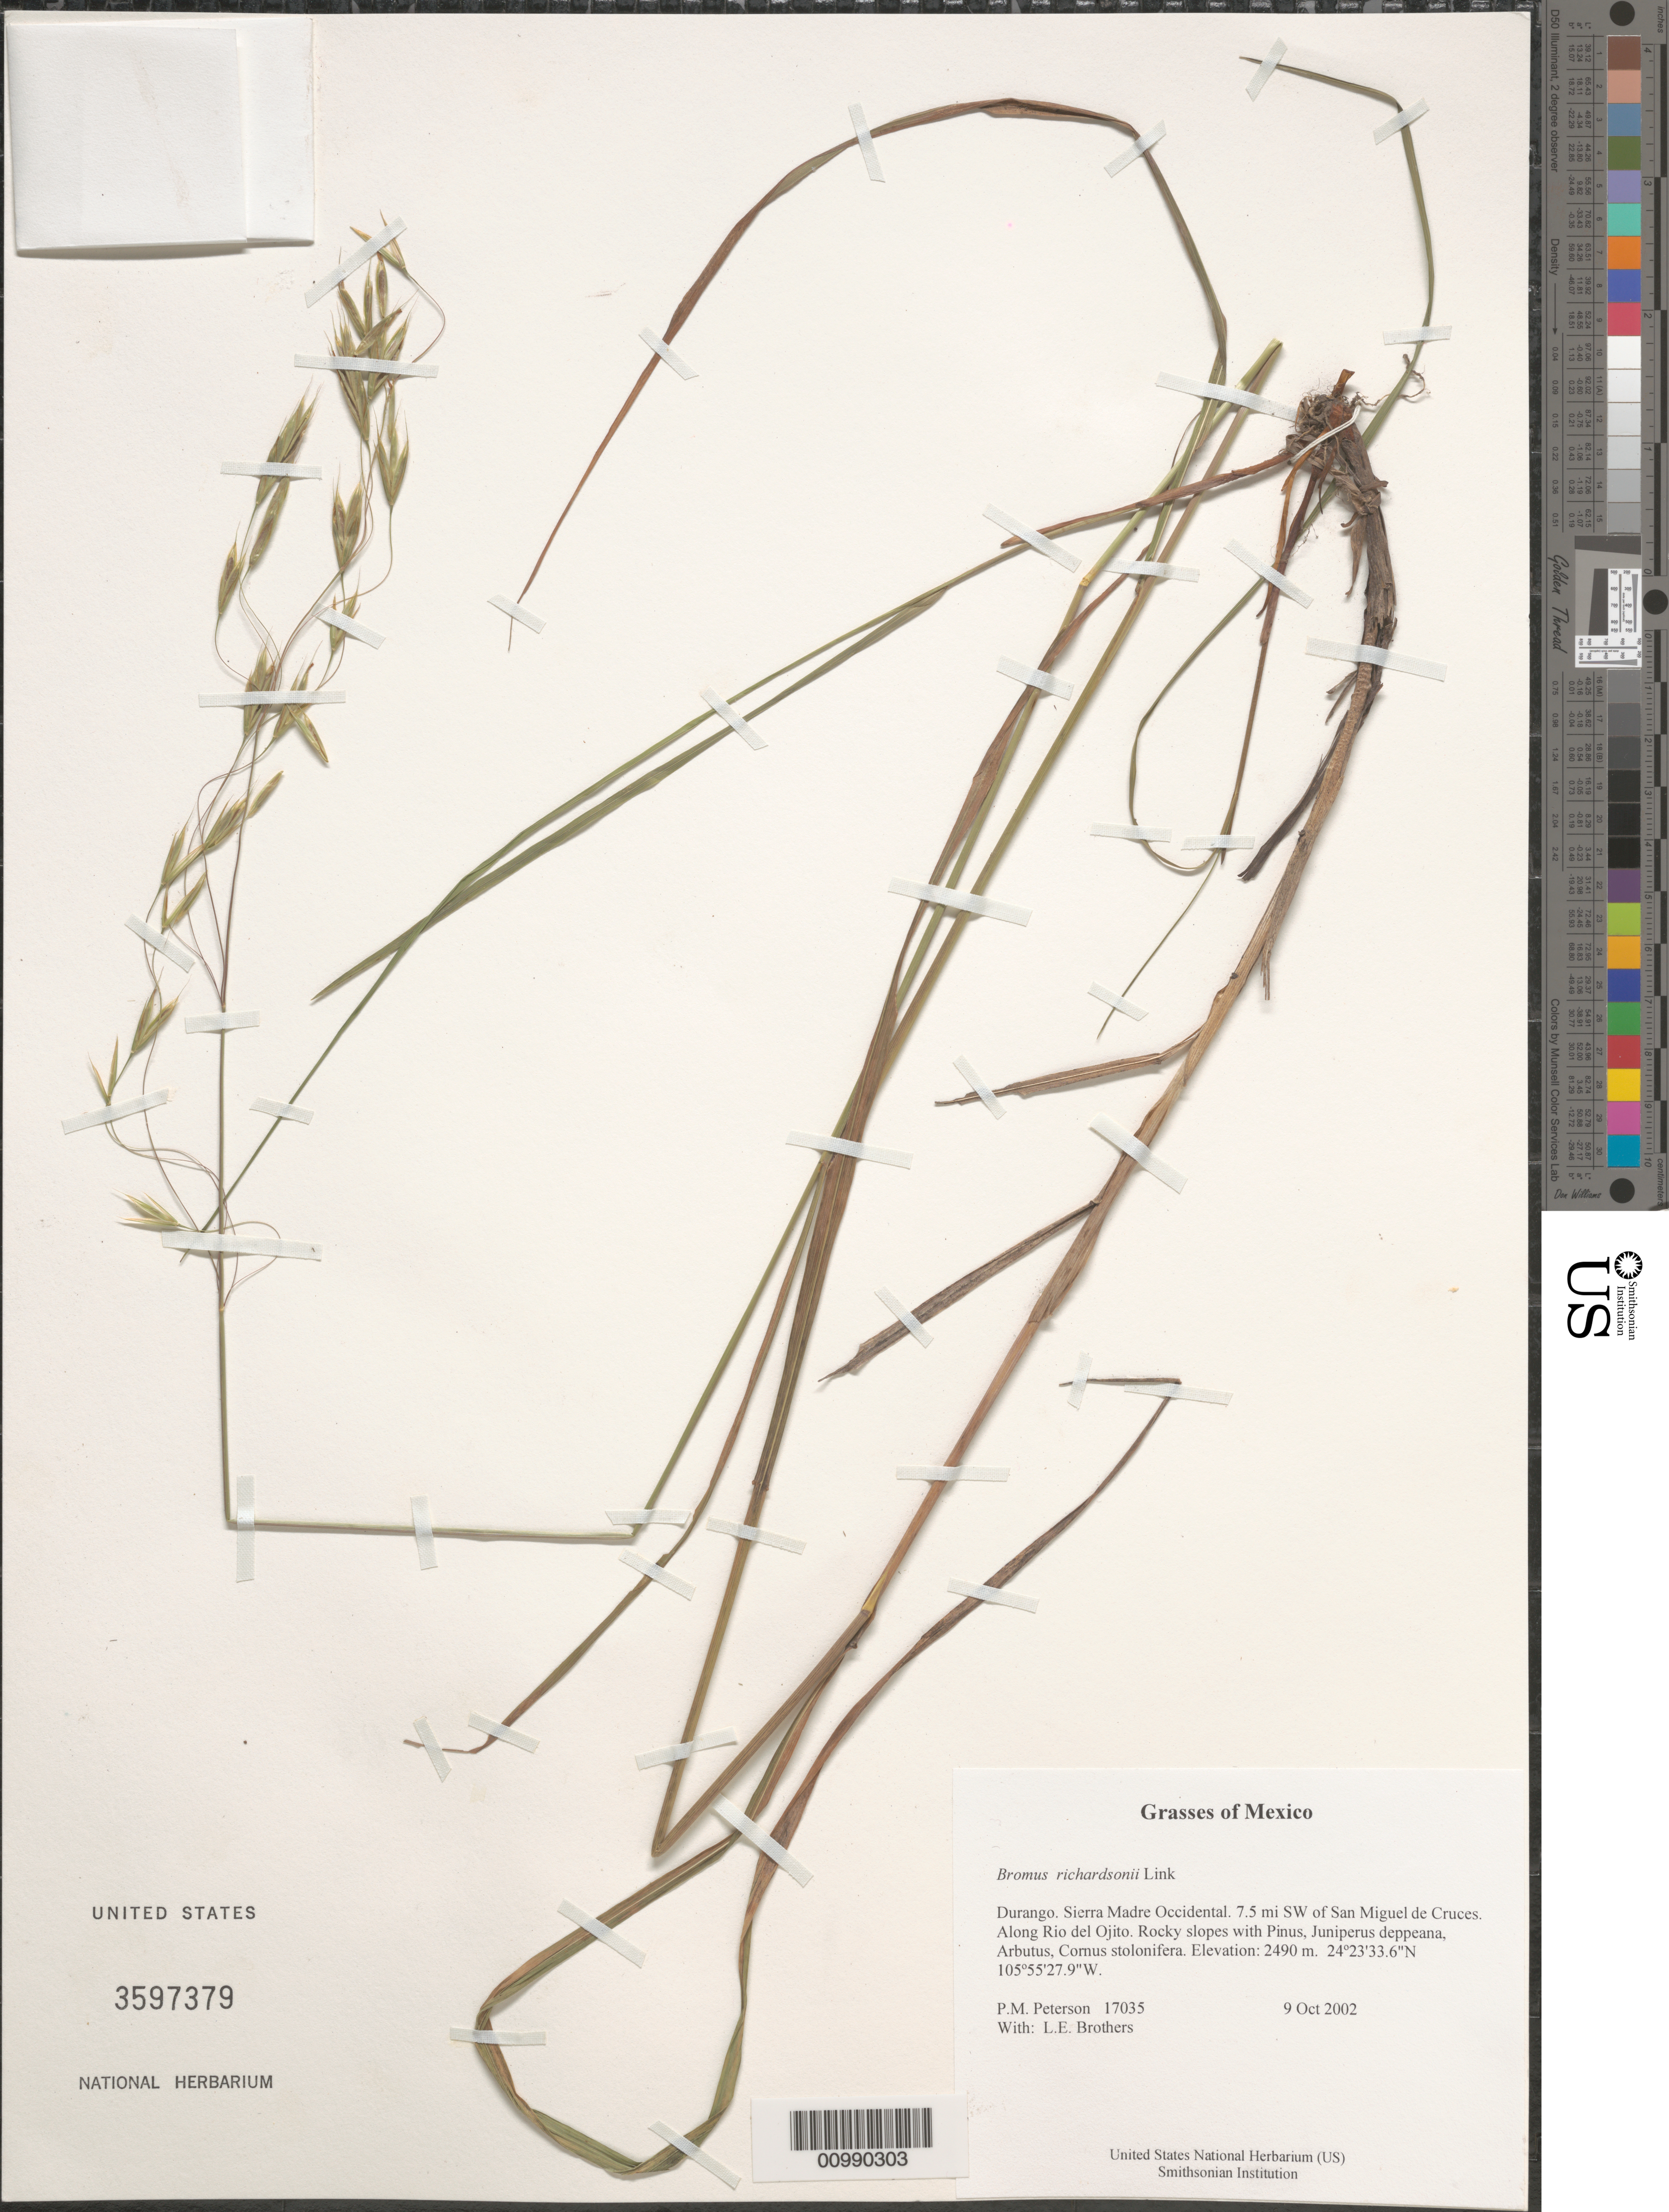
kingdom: Plantae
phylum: Tracheophyta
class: Liliopsida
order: Poales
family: Poaceae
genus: Bromus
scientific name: Bromus richardsonii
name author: Link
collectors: P. M. Peterson & L. E. Brothers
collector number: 17035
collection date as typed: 09 Oct 2002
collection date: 2002-10-09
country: Mexico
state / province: Durango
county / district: Sierra Madre Occidental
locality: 7.5 mi SW of San Miguel de Cruces. Along Rio del Ojito. Rocky slopes with Pinus, Juniperus deppeana, Arbutus, Cornus stolonifera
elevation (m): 2490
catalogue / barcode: US 3597379